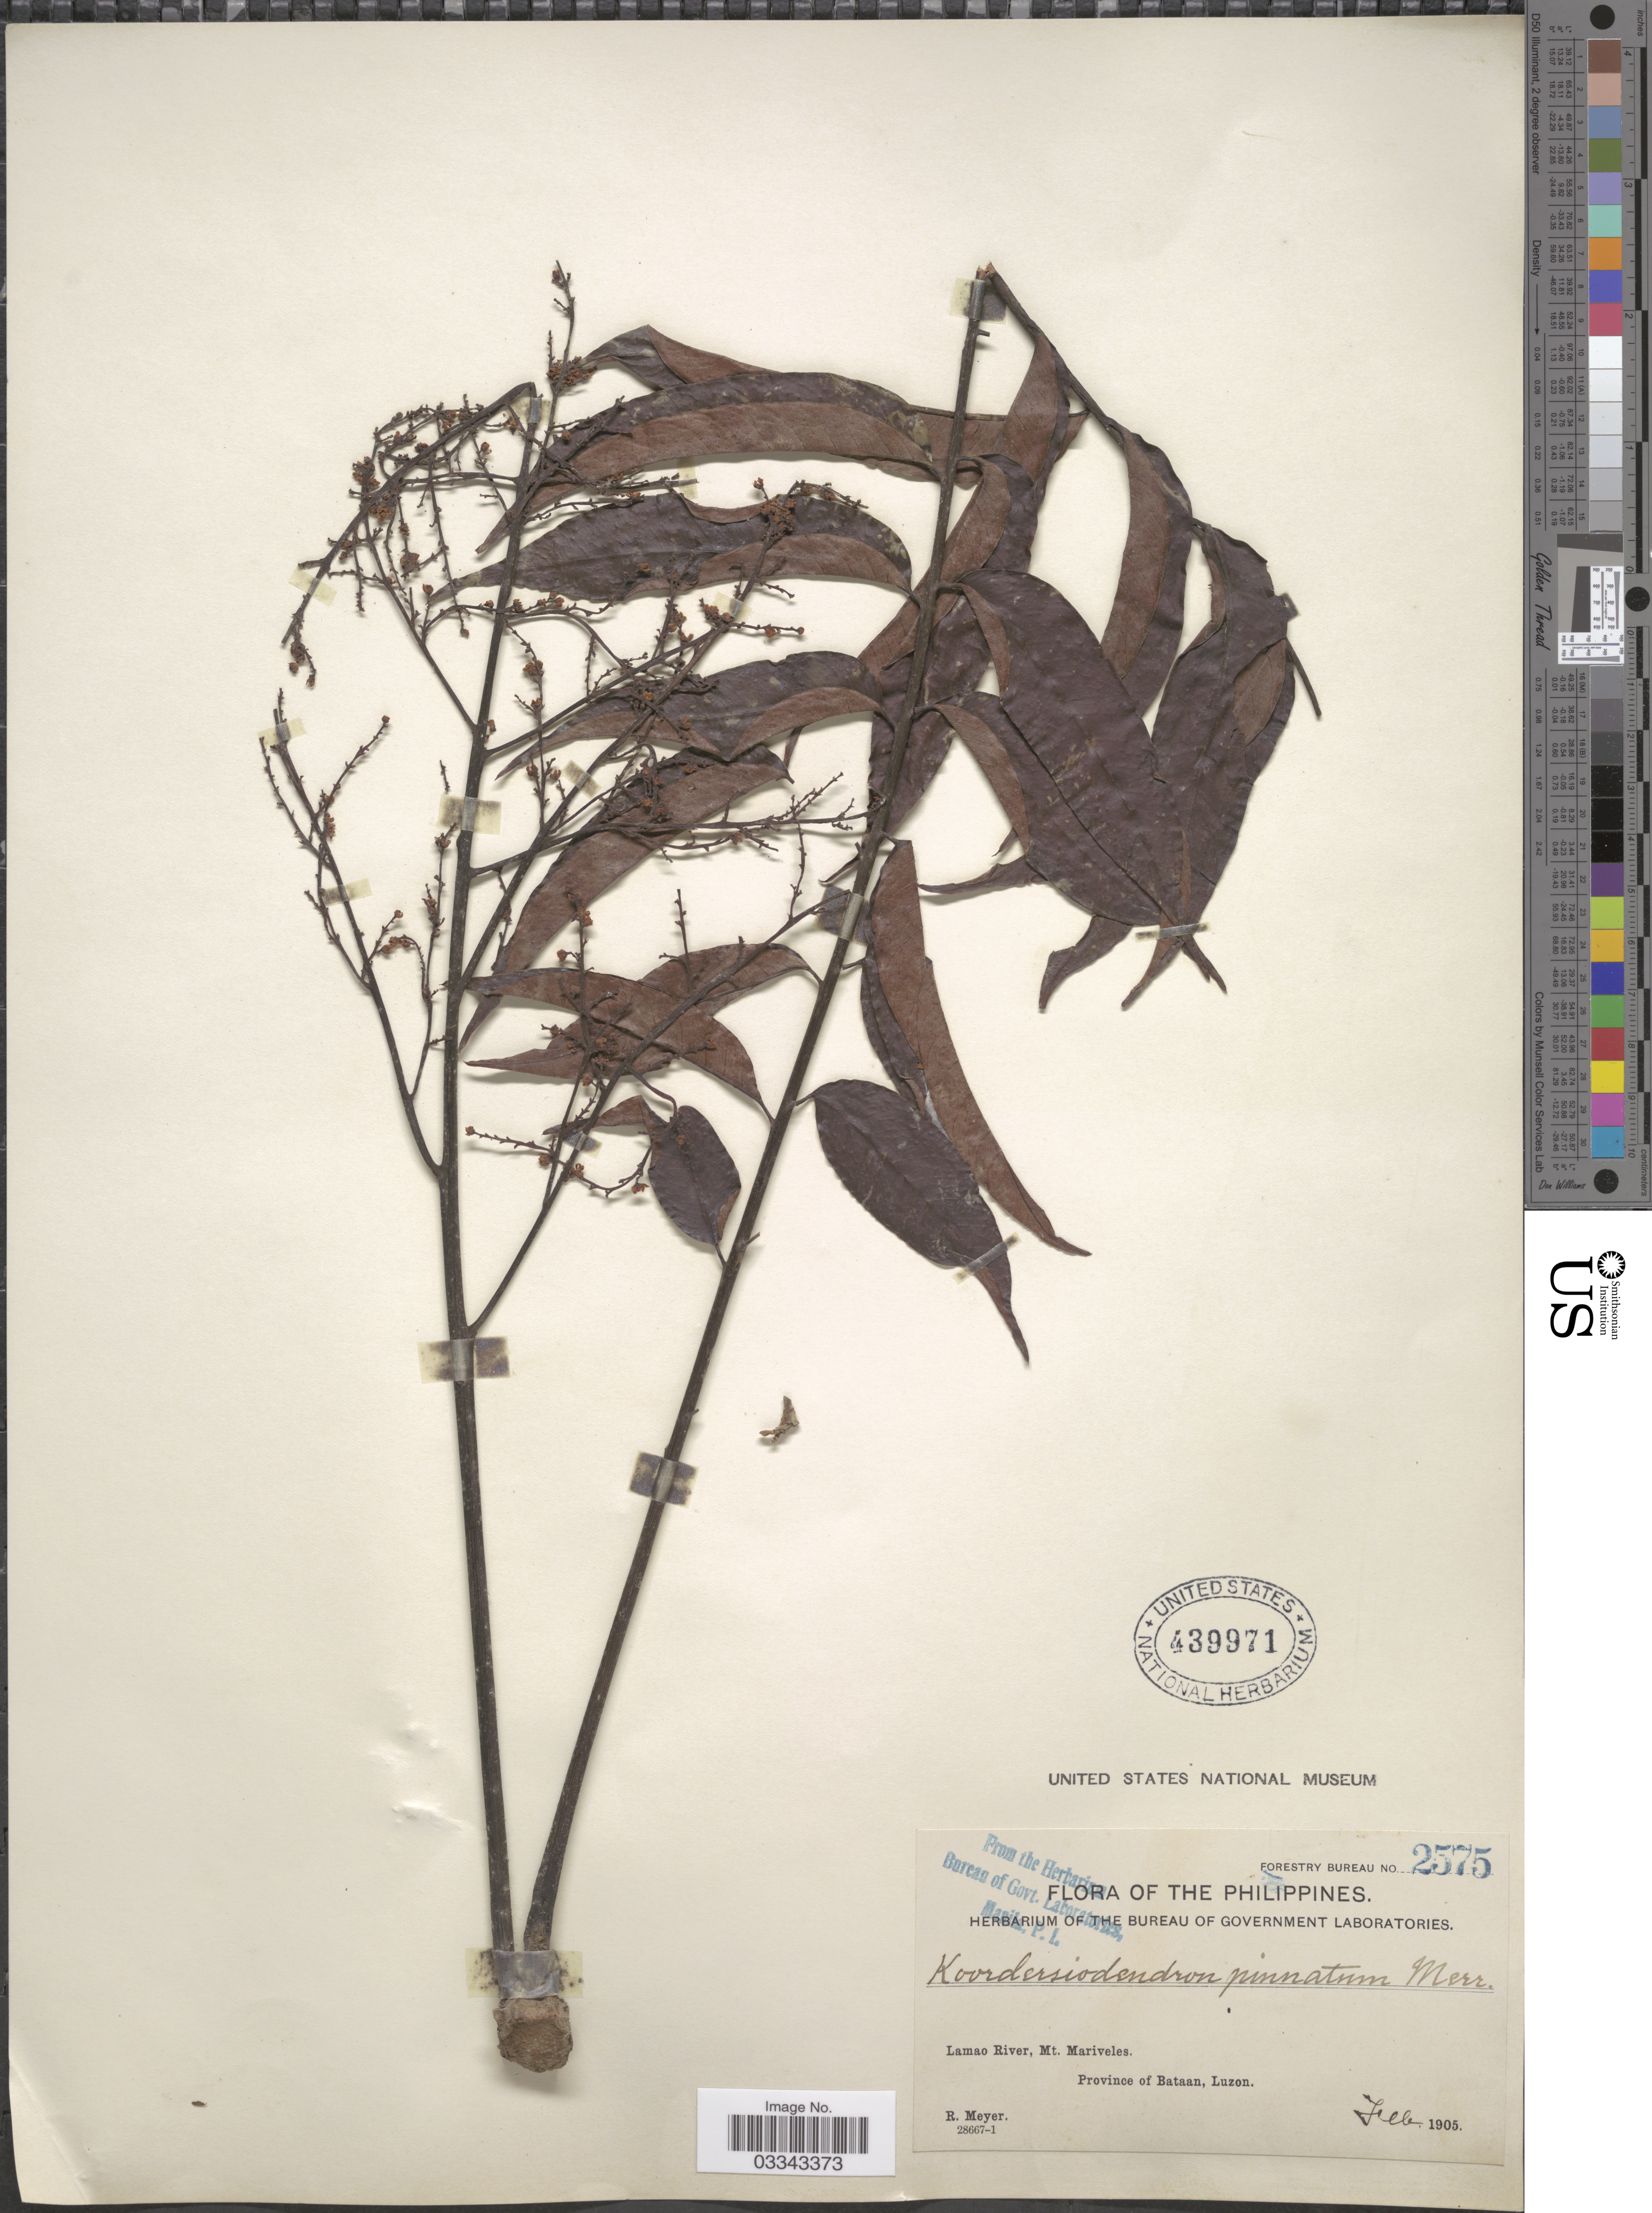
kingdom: Plantae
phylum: Tracheophyta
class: Magnoliopsida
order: Sapindales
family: Anacardiaceae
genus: Koordersiodendron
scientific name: Koordersiodendron pinnatum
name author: (Blanco) Merr.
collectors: R. Meyer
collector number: Forestry Bureau 2575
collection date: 1905-02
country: Philippines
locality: Lamao River, Mt. Mariveles. Province of Bataan, Luzon.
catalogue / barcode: US 439971